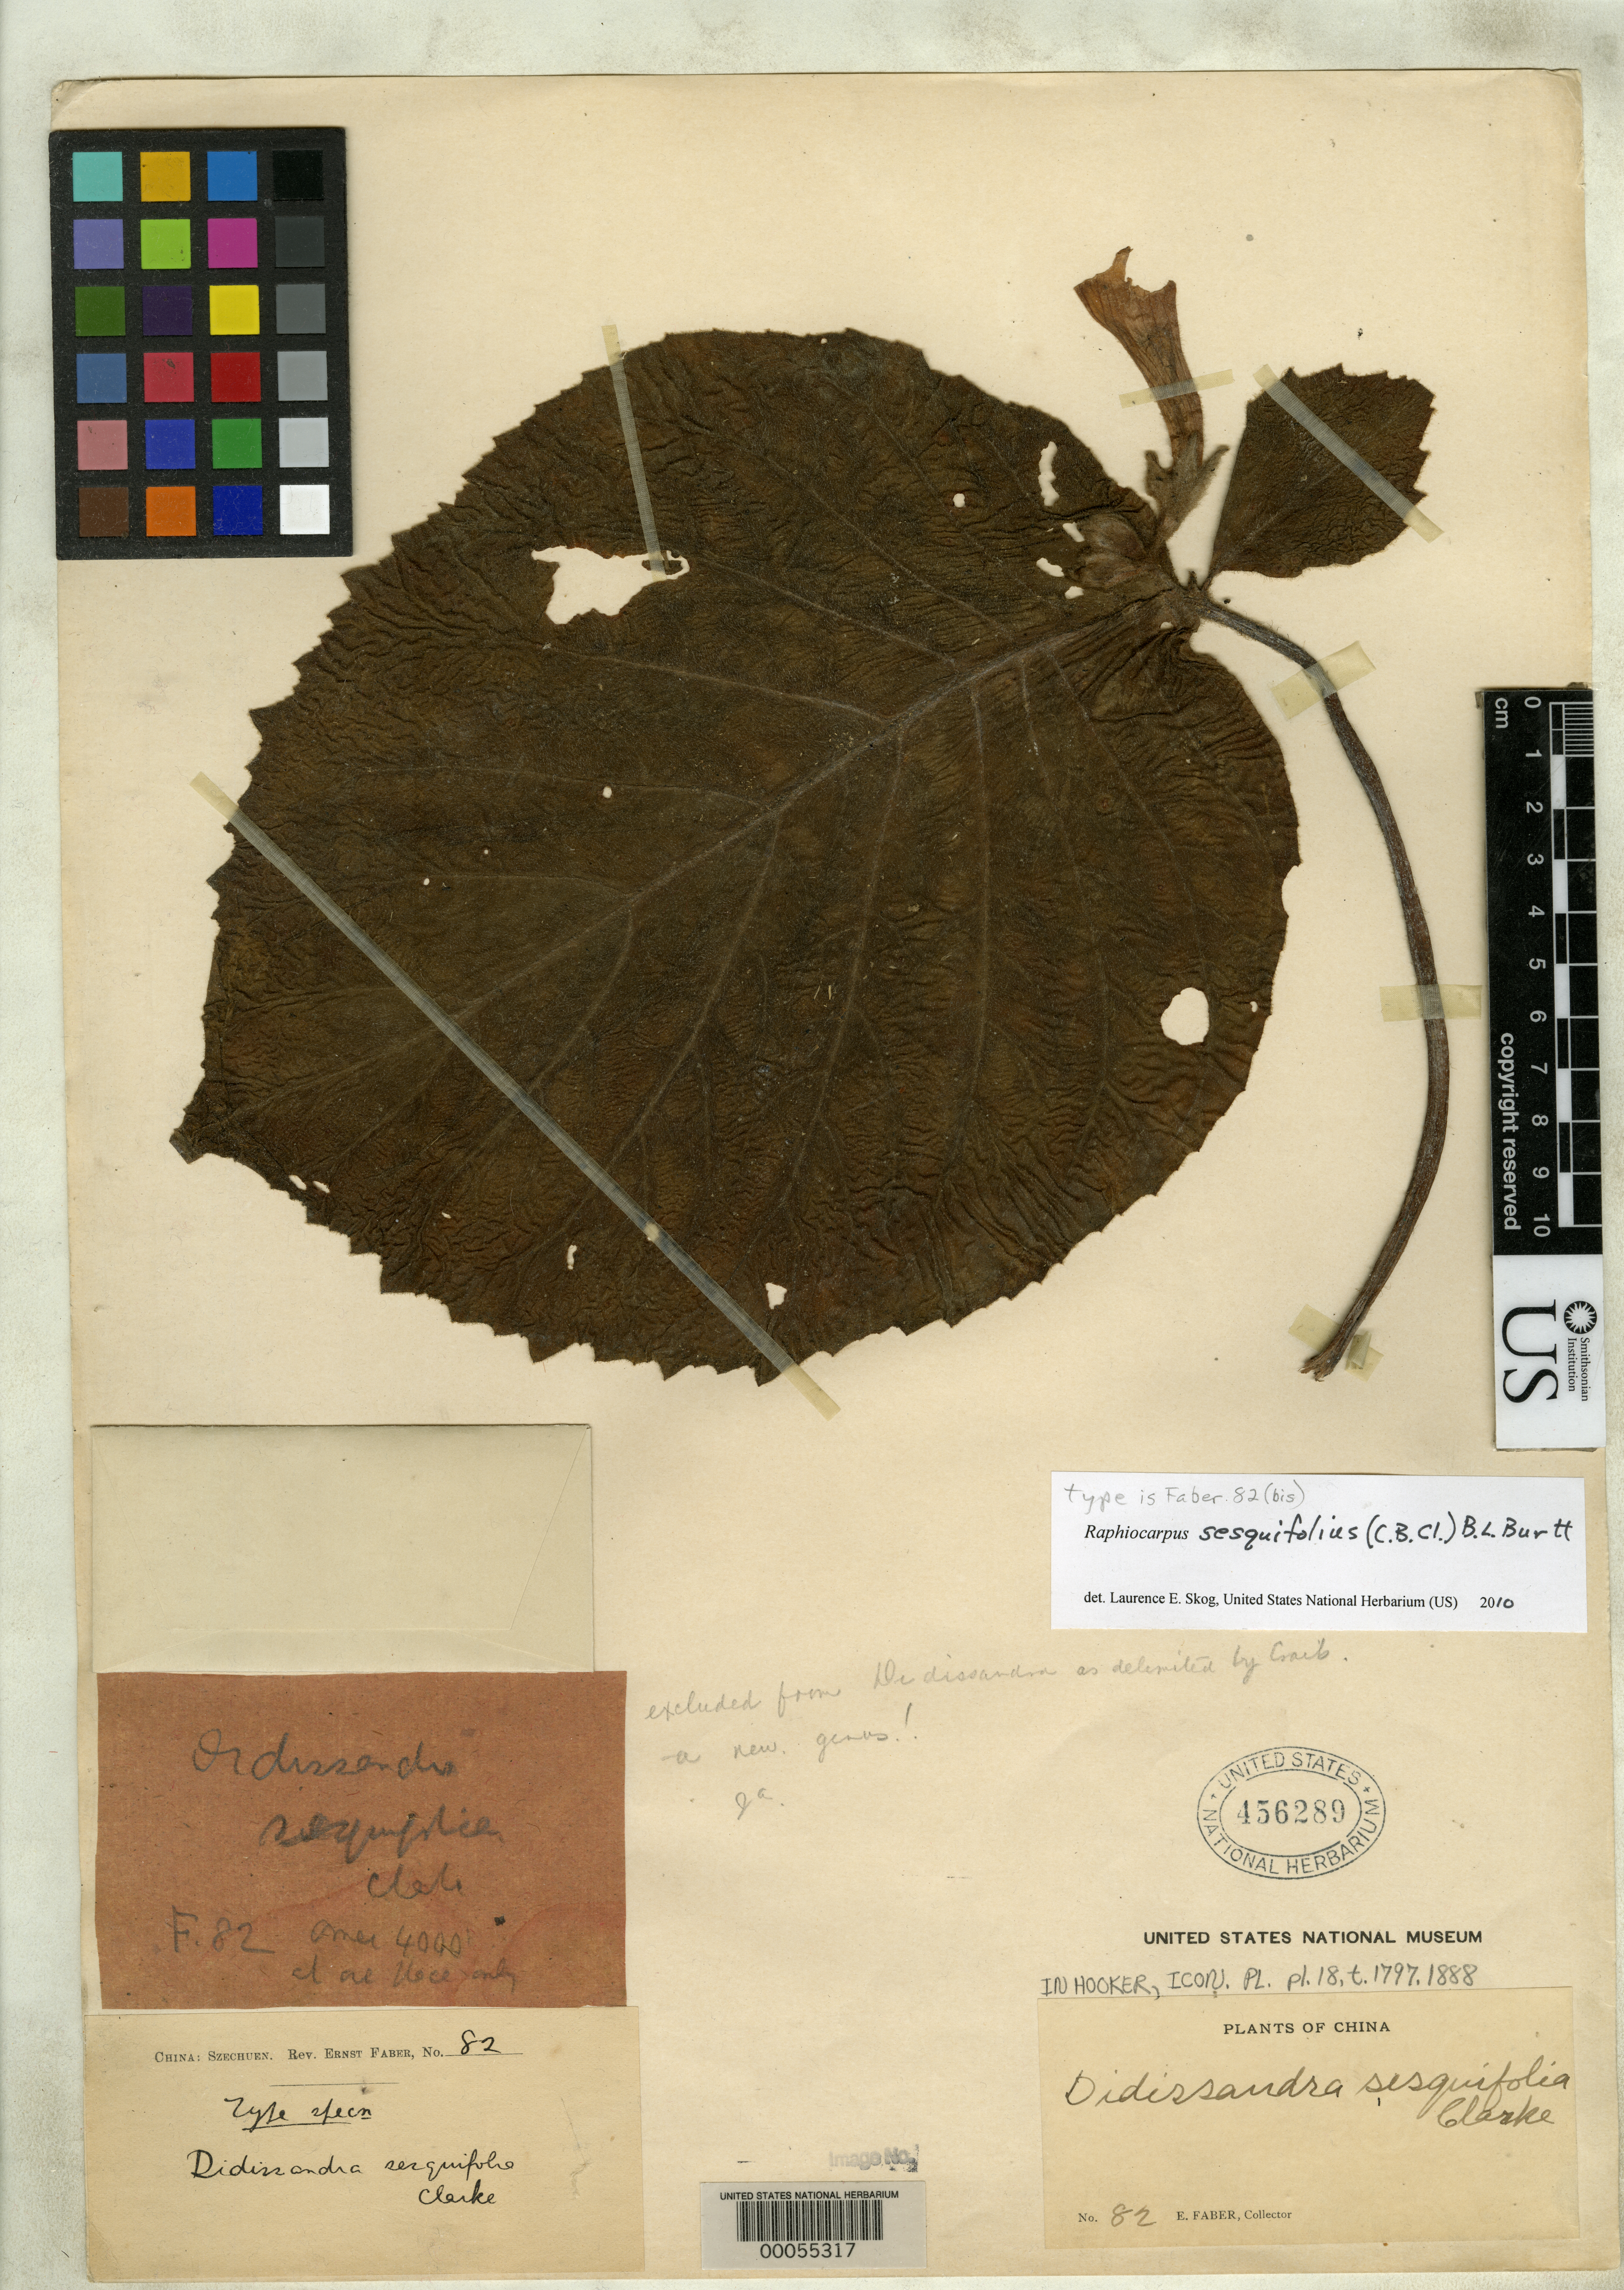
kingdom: Plantae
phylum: Tracheophyta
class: Magnoliopsida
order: Lamiales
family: Gesneriaceae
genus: Didissandra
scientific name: Didissandra sesquifolia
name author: C.B. Clarke in Hook.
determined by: Skog, Laurence E.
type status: Possible Type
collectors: E. Faber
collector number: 82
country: China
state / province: Sichuan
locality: Omei. [Protologue, "Mons Omei"]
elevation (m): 1219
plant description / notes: Type as cited in protologue is Faber 82 "bis"; unclear whether this is a duplicate of the type but data match protologue and is annotated "Type specm." (in C.B. Clarke hand??).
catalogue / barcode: US 456289